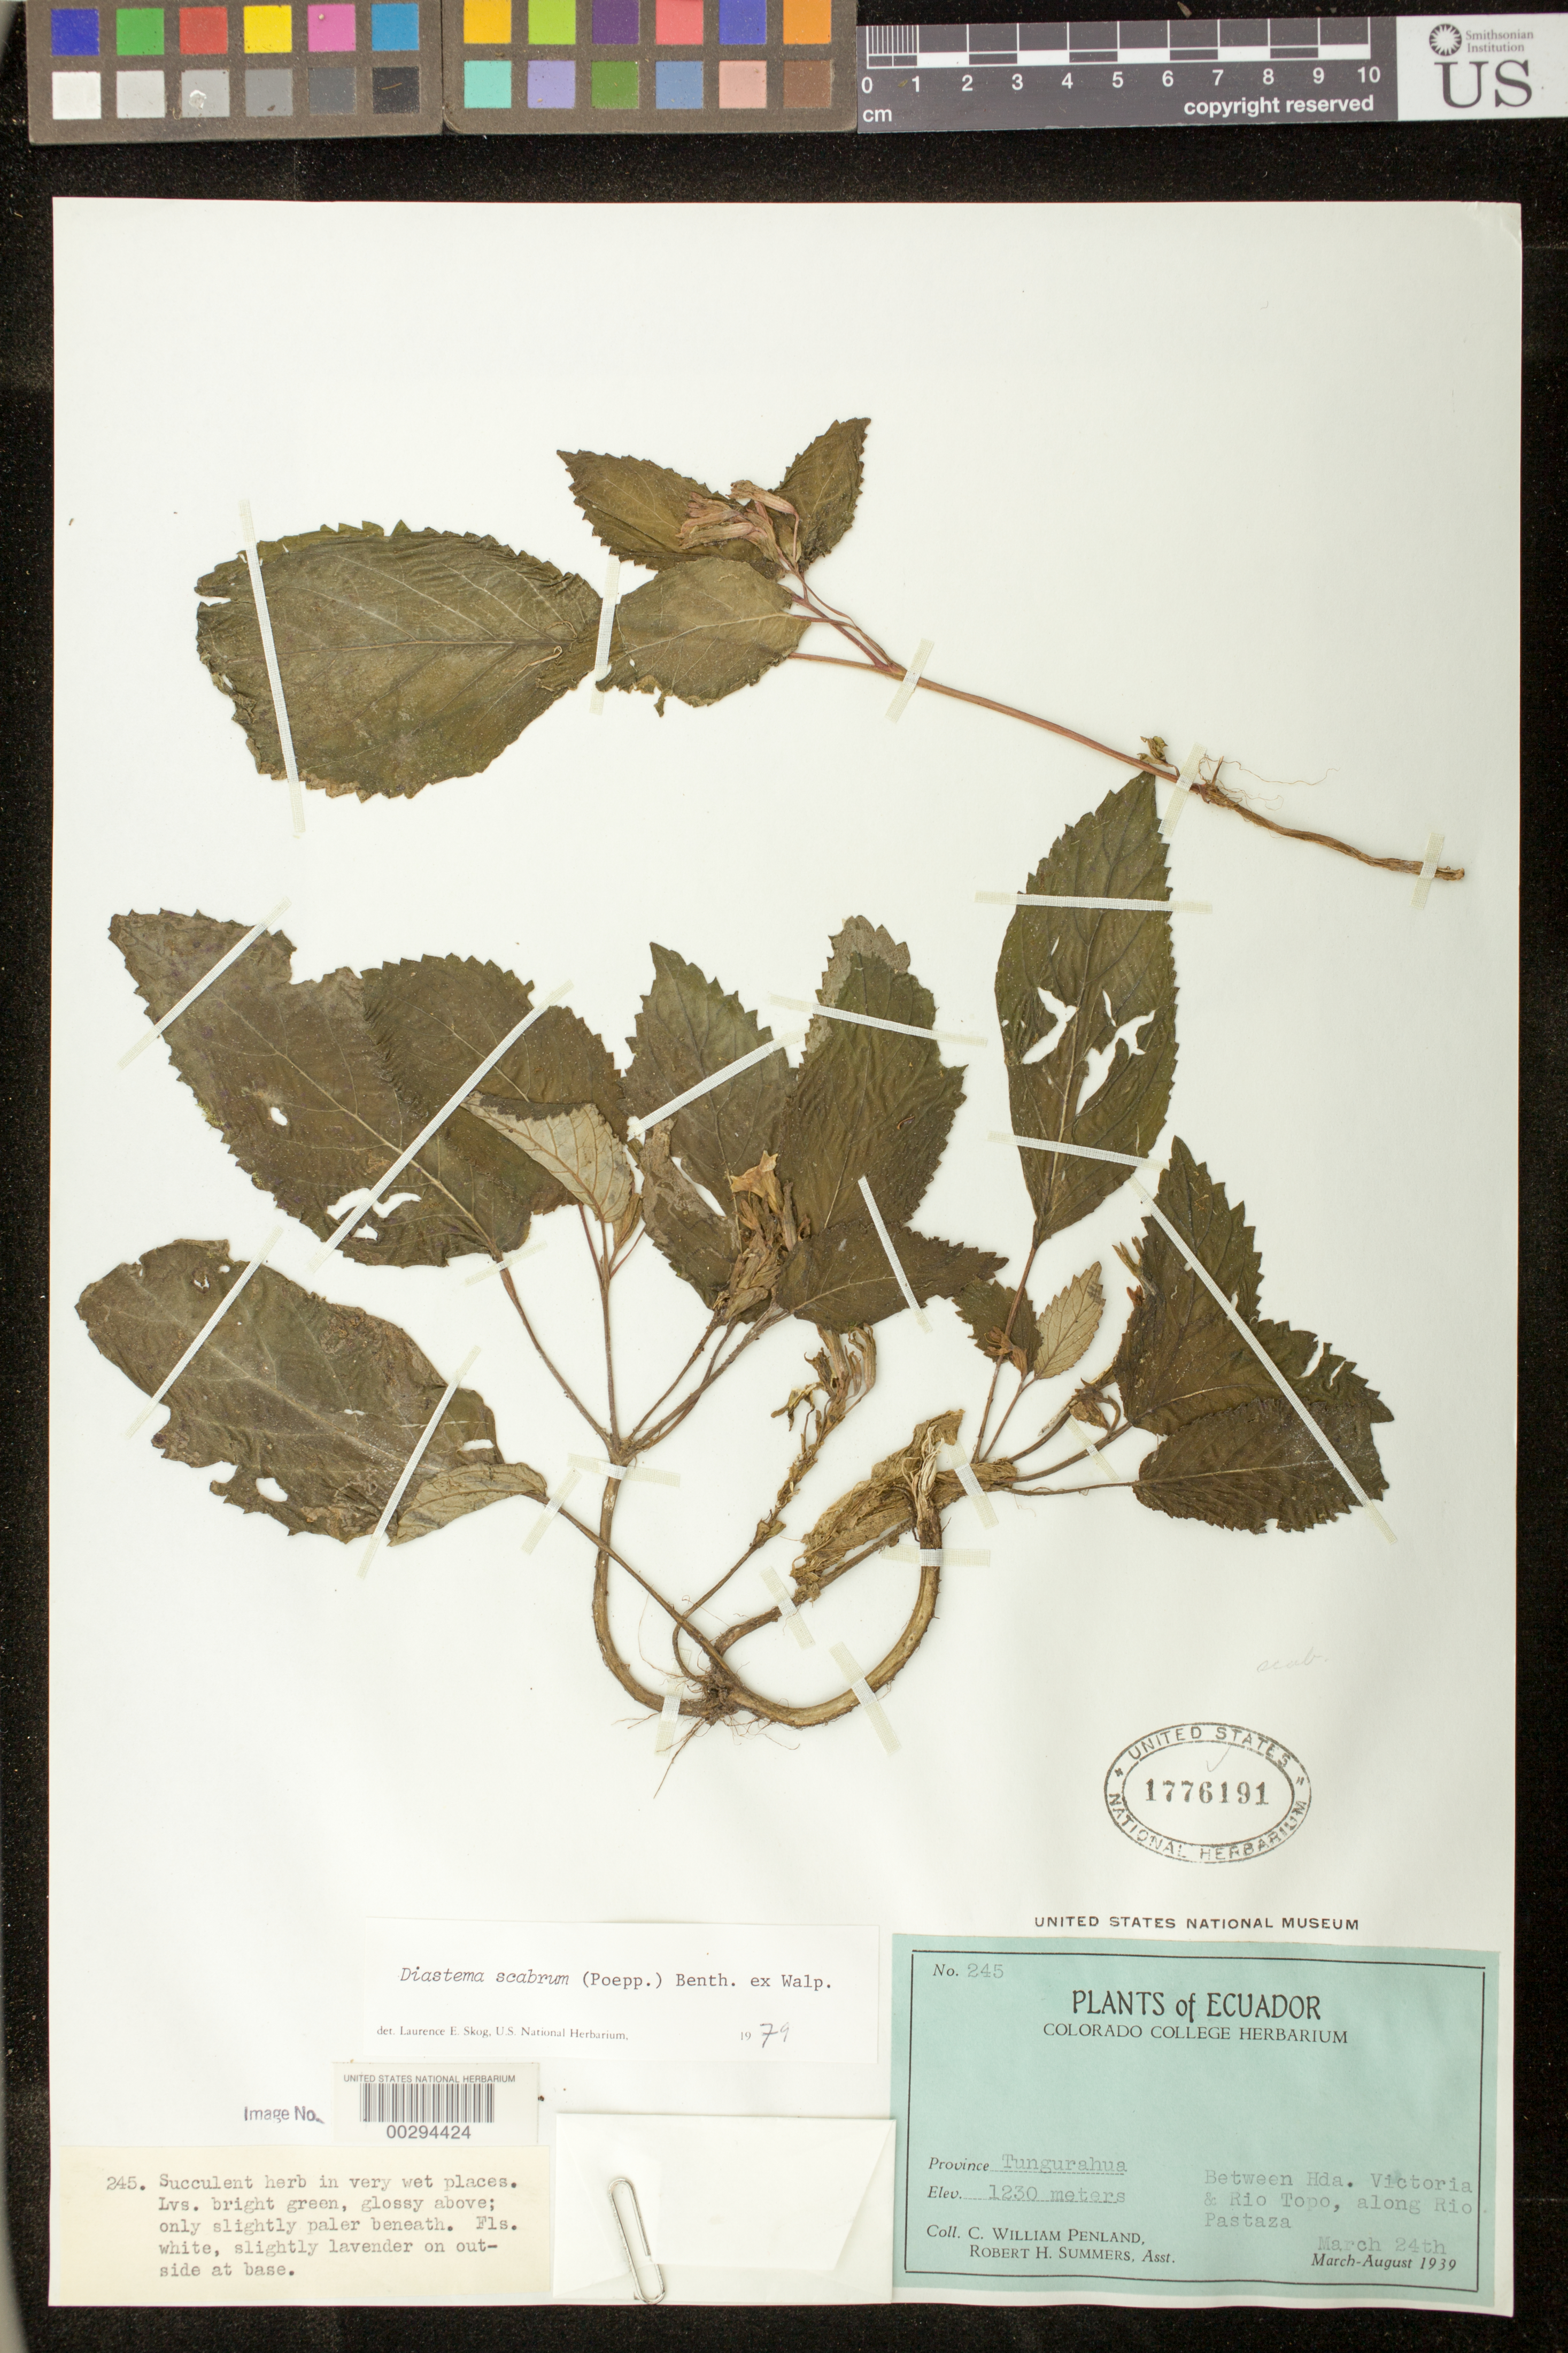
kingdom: Plantae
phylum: Tracheophyta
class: Magnoliopsida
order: Lamiales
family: Gesneriaceae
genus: Diastema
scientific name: Diastema scabrum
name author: (Poepp.) Benth. ex Walp.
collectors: C. W. Penland & R. Summers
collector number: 245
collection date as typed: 24 Mar 1939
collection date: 1939-03-24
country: Ecuador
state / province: Tungurahua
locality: Between hda Victoria and Rio Topo, along Rio Pastaza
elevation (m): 1230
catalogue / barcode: US 1776191